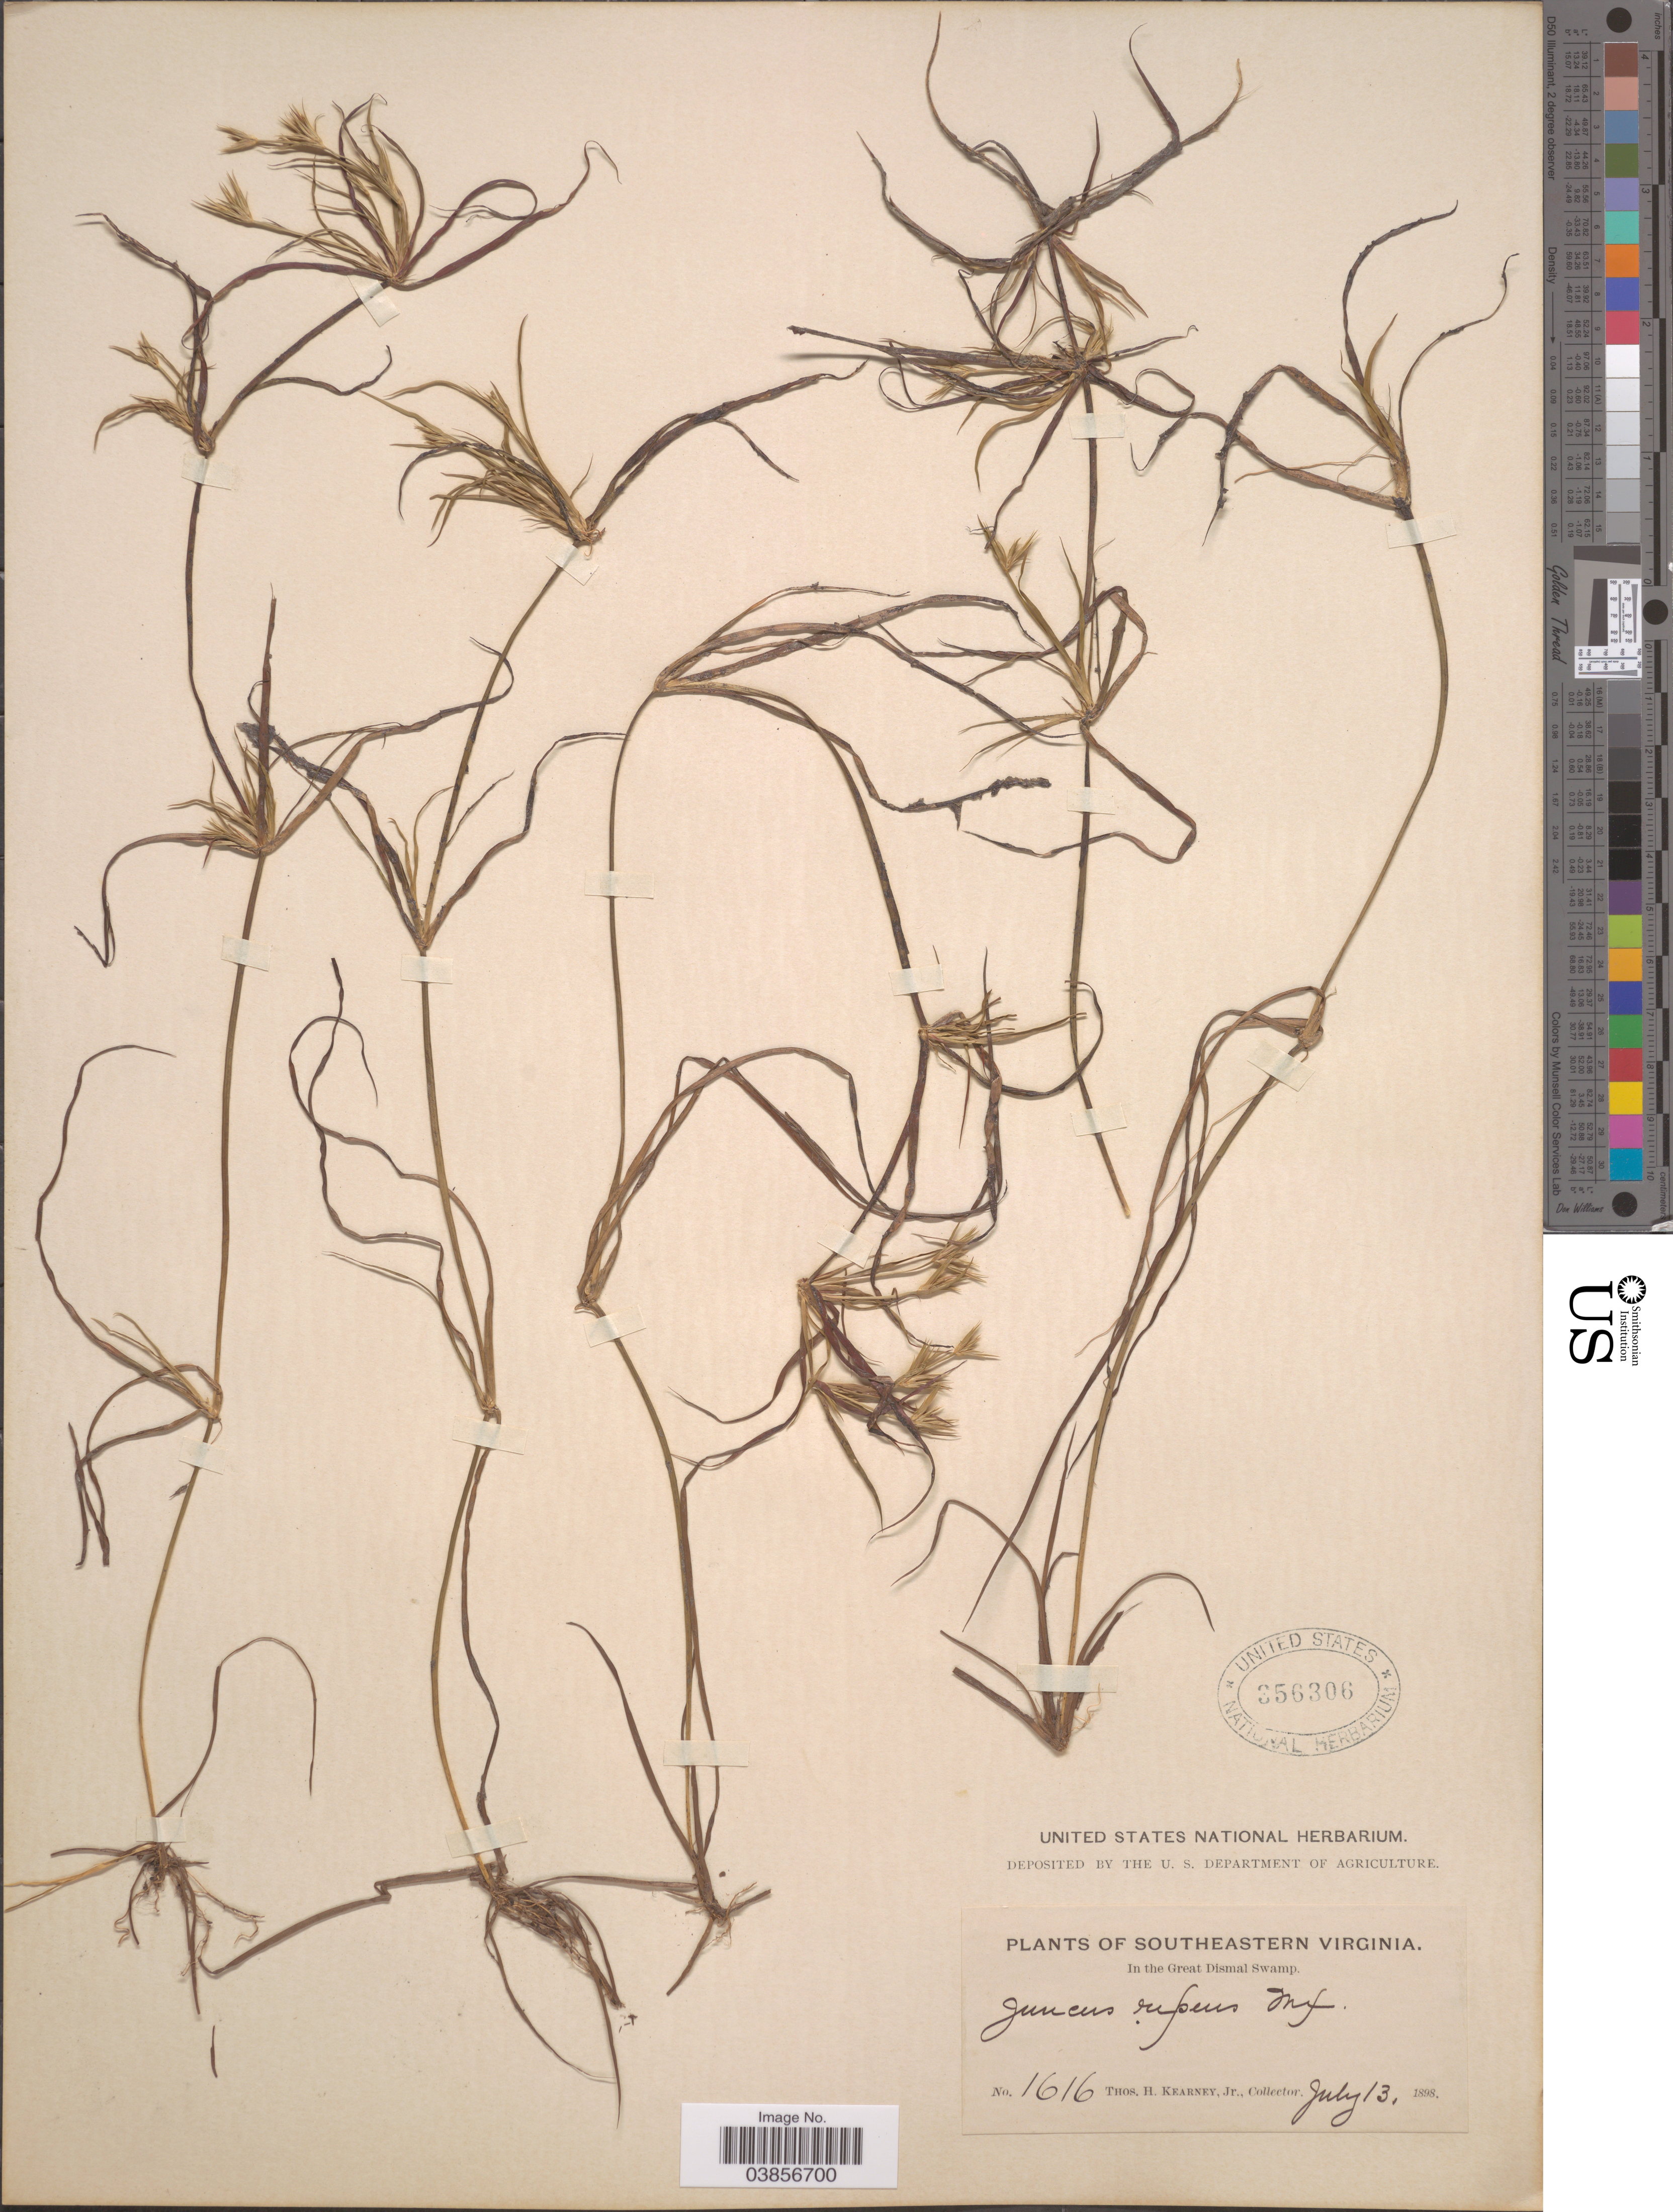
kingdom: Plantae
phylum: Tracheophyta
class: Liliopsida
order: Poales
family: Juncaceae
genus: Juncus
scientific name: Juncus repens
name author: Michx.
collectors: T. H. Kearney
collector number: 1616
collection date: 1898-07-13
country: United States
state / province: Virginia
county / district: City of Chesapeake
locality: Southeastern Virginia. In the Great Dismal Swamp.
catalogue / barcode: US 356306